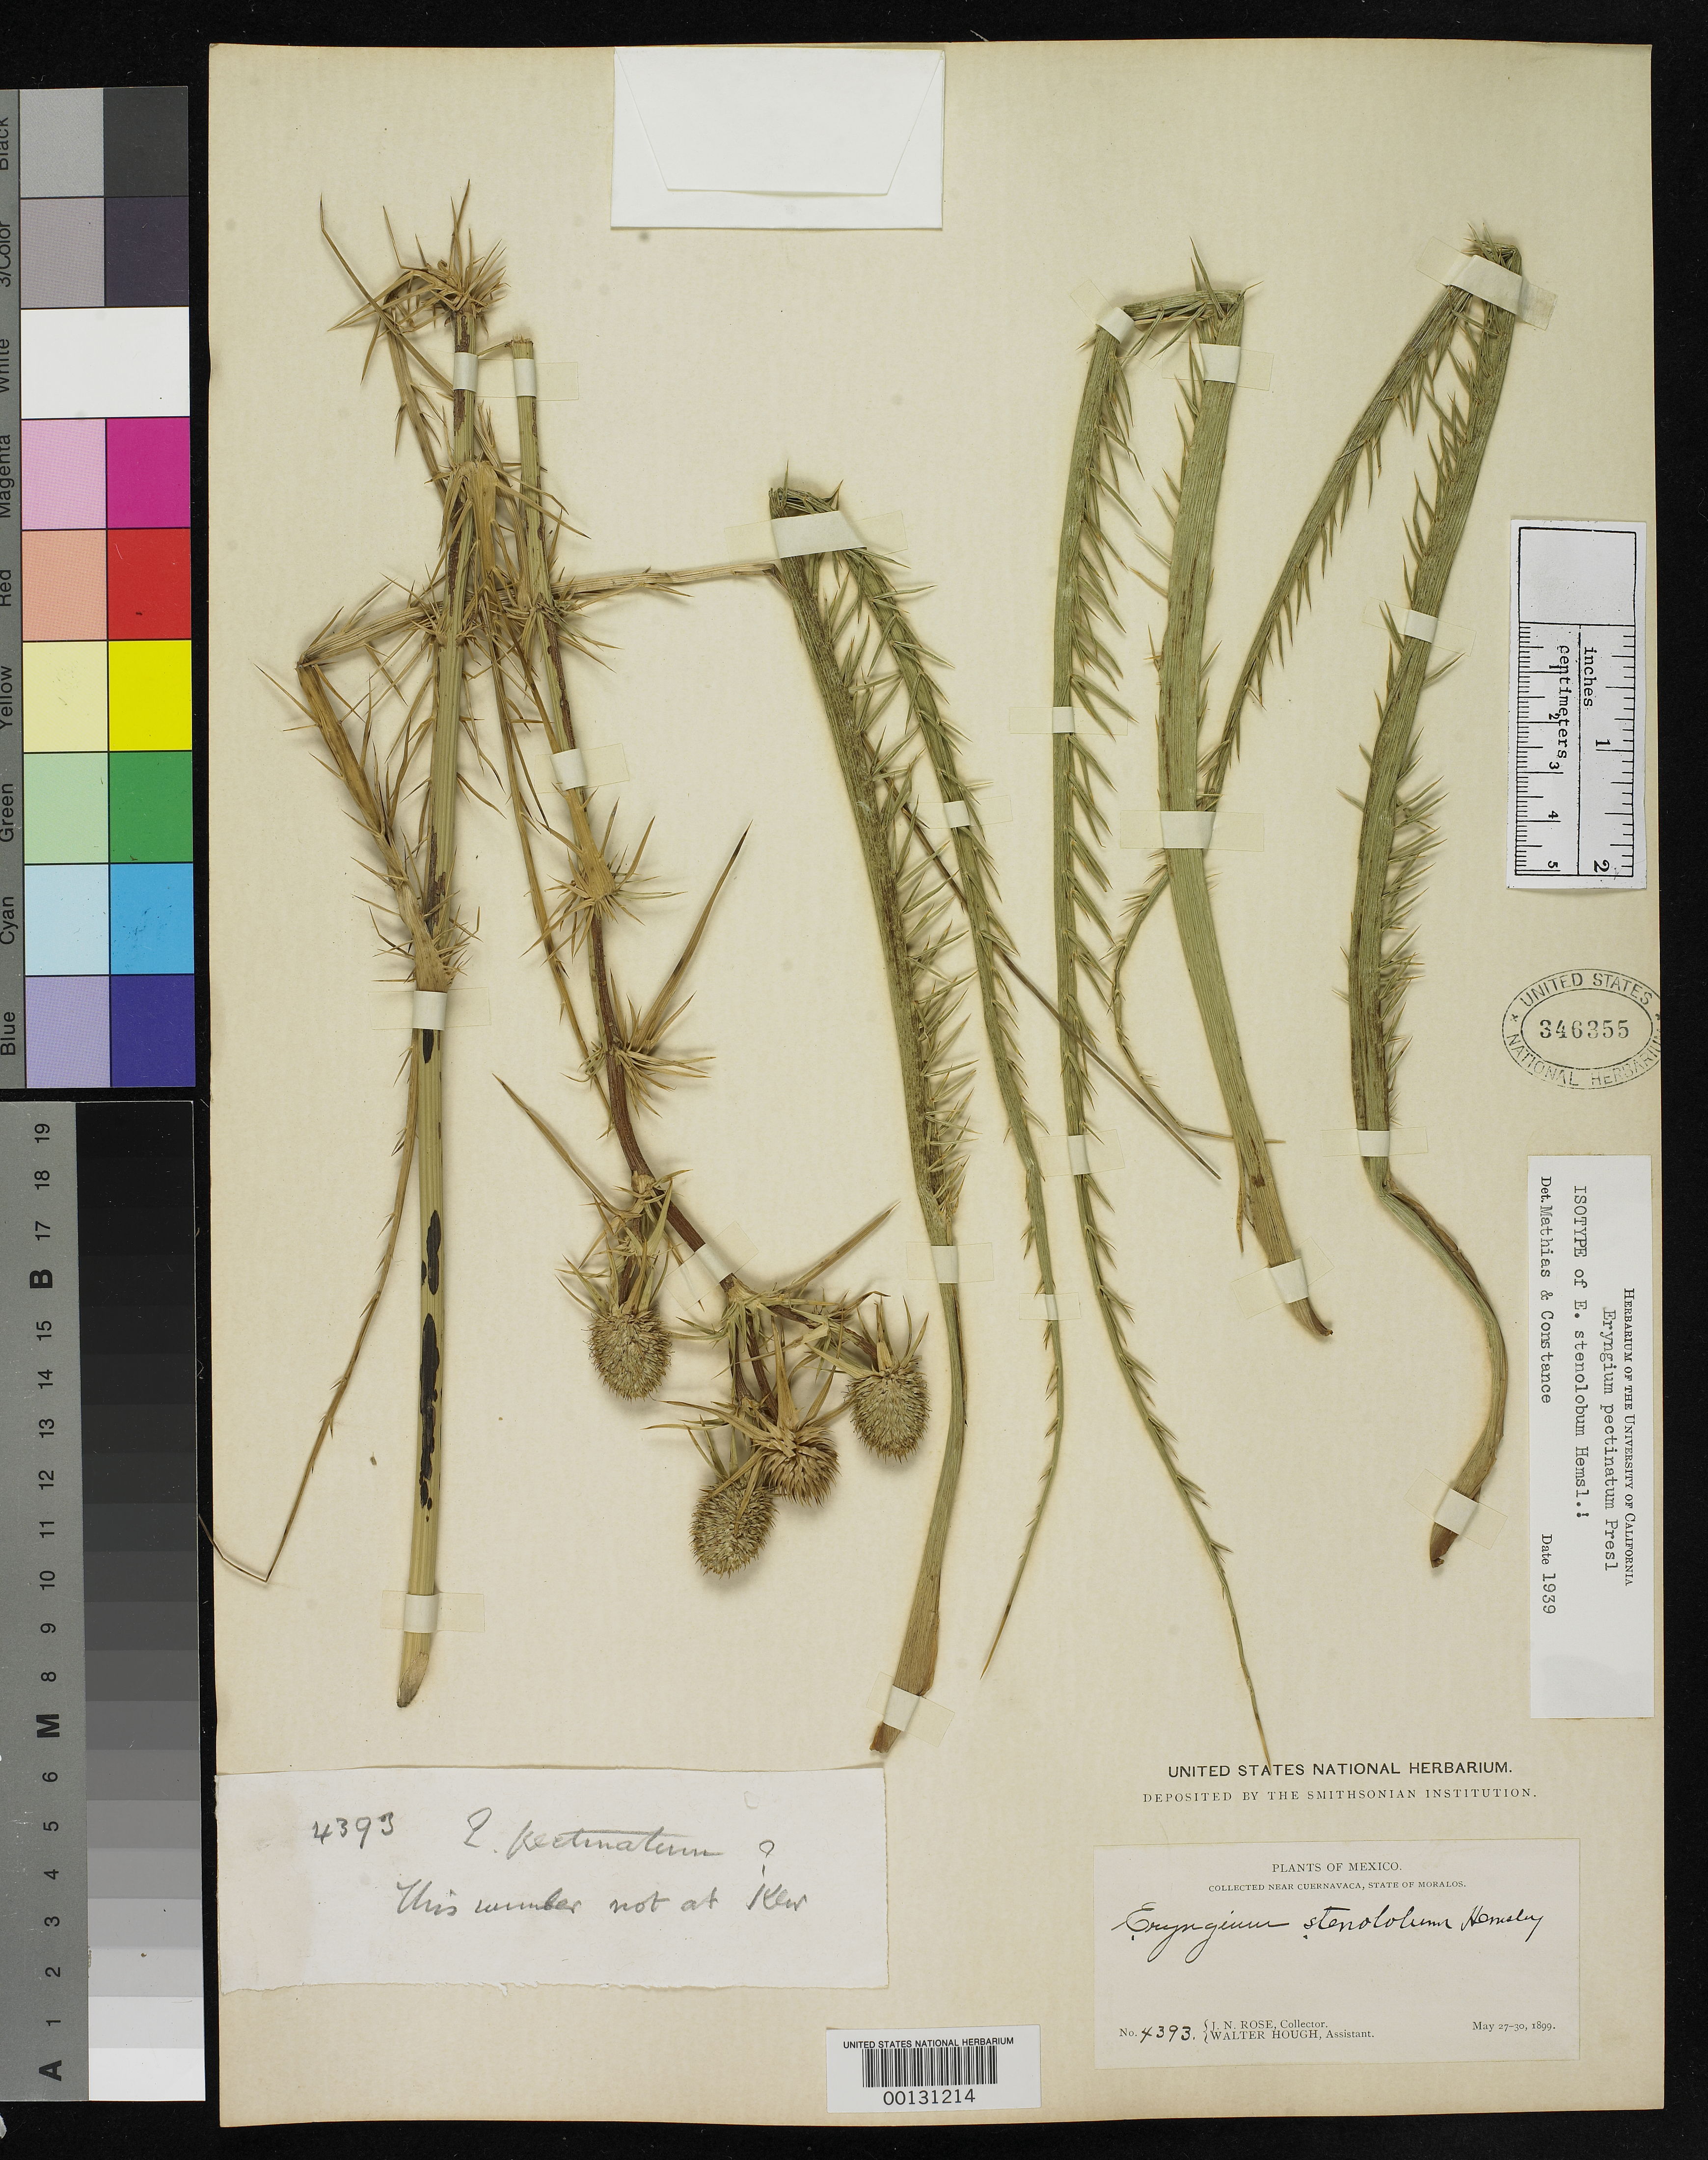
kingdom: Plantae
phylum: Tracheophyta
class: Magnoliopsida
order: Apiales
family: Apiaceae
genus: Eryngium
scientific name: Eryngium stenolobum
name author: Hemsl. in Hook. f.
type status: Isotype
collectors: J. N. Rose & W. Hough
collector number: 4393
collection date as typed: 27 May 1899 to 30 May 1899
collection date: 1899-05-27/1899-05-30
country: Mexico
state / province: Morelos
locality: Near Cuernavacea.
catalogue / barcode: US 346355